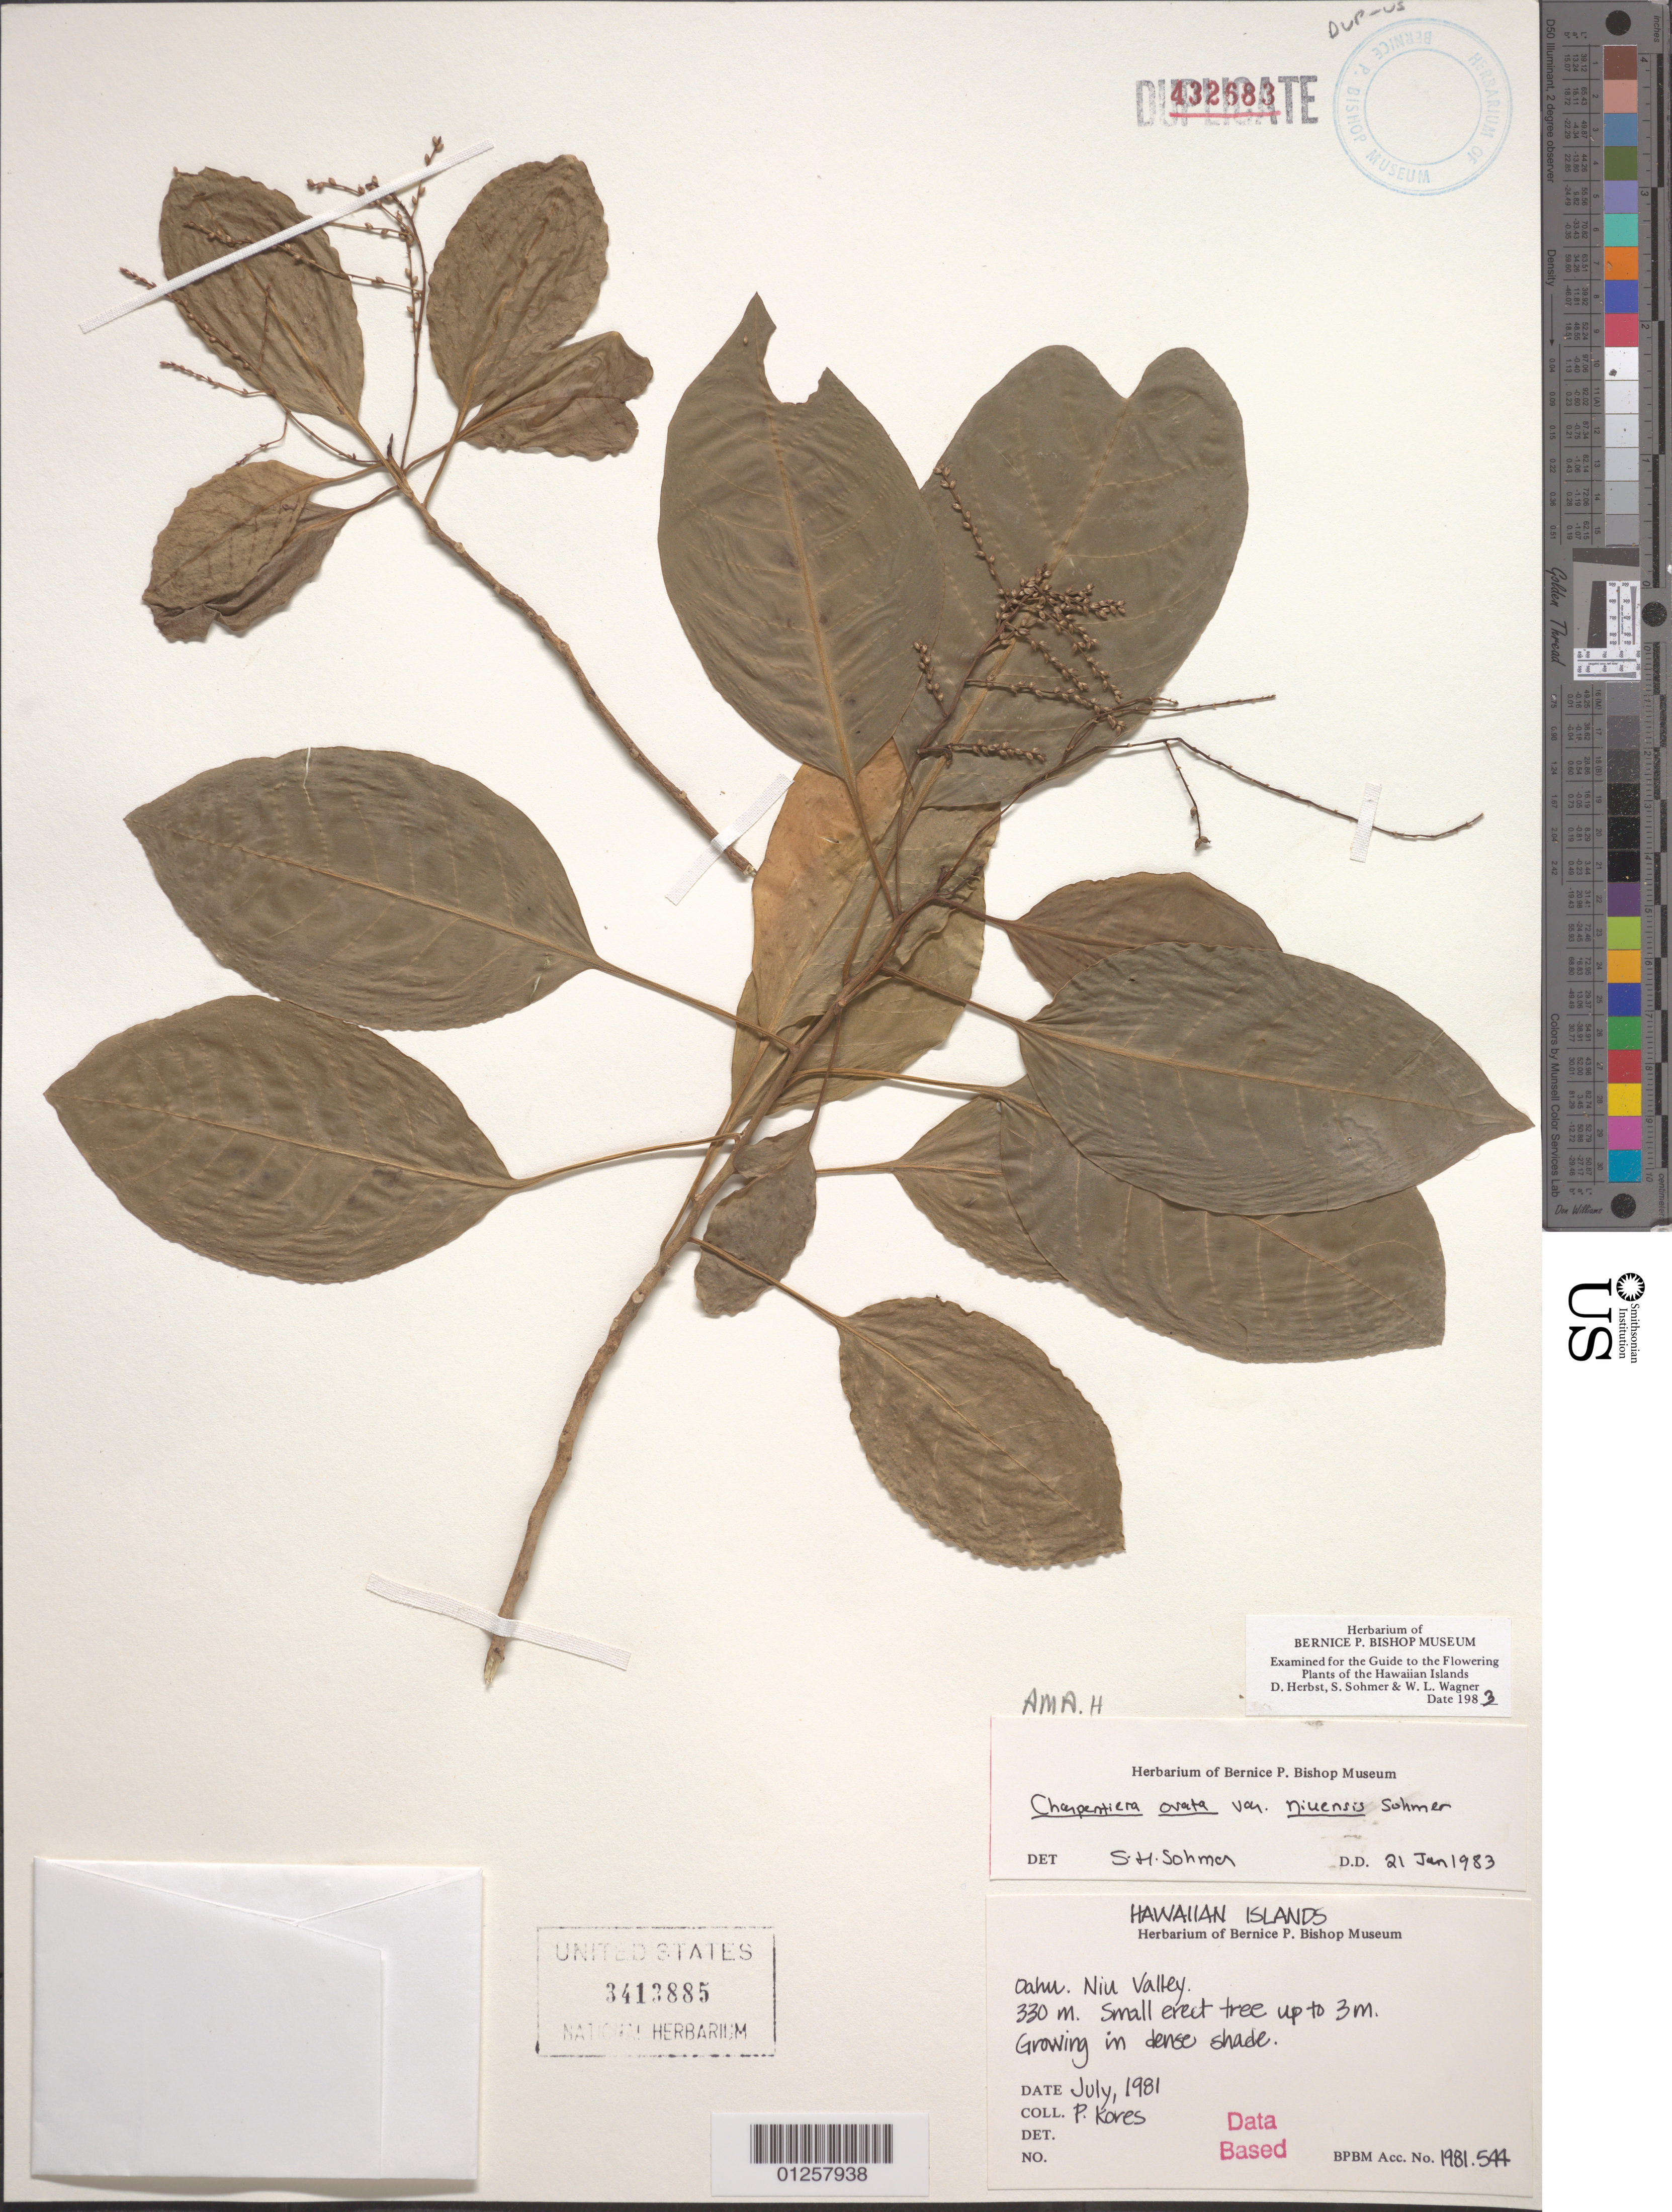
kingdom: Plantae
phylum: Tracheophyta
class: Magnoliopsida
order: Caryophyllales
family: Amaranthaceae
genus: Charpentiera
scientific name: Charpentiera ovata var. niuensis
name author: Sohmer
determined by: Sohmer, S. H.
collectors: P. Kores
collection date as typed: Jul 1981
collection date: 1981-07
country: United States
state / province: Hawaii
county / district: Honolulu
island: Oahu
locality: Niu Valley.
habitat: Dense shade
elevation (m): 330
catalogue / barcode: US 3413885